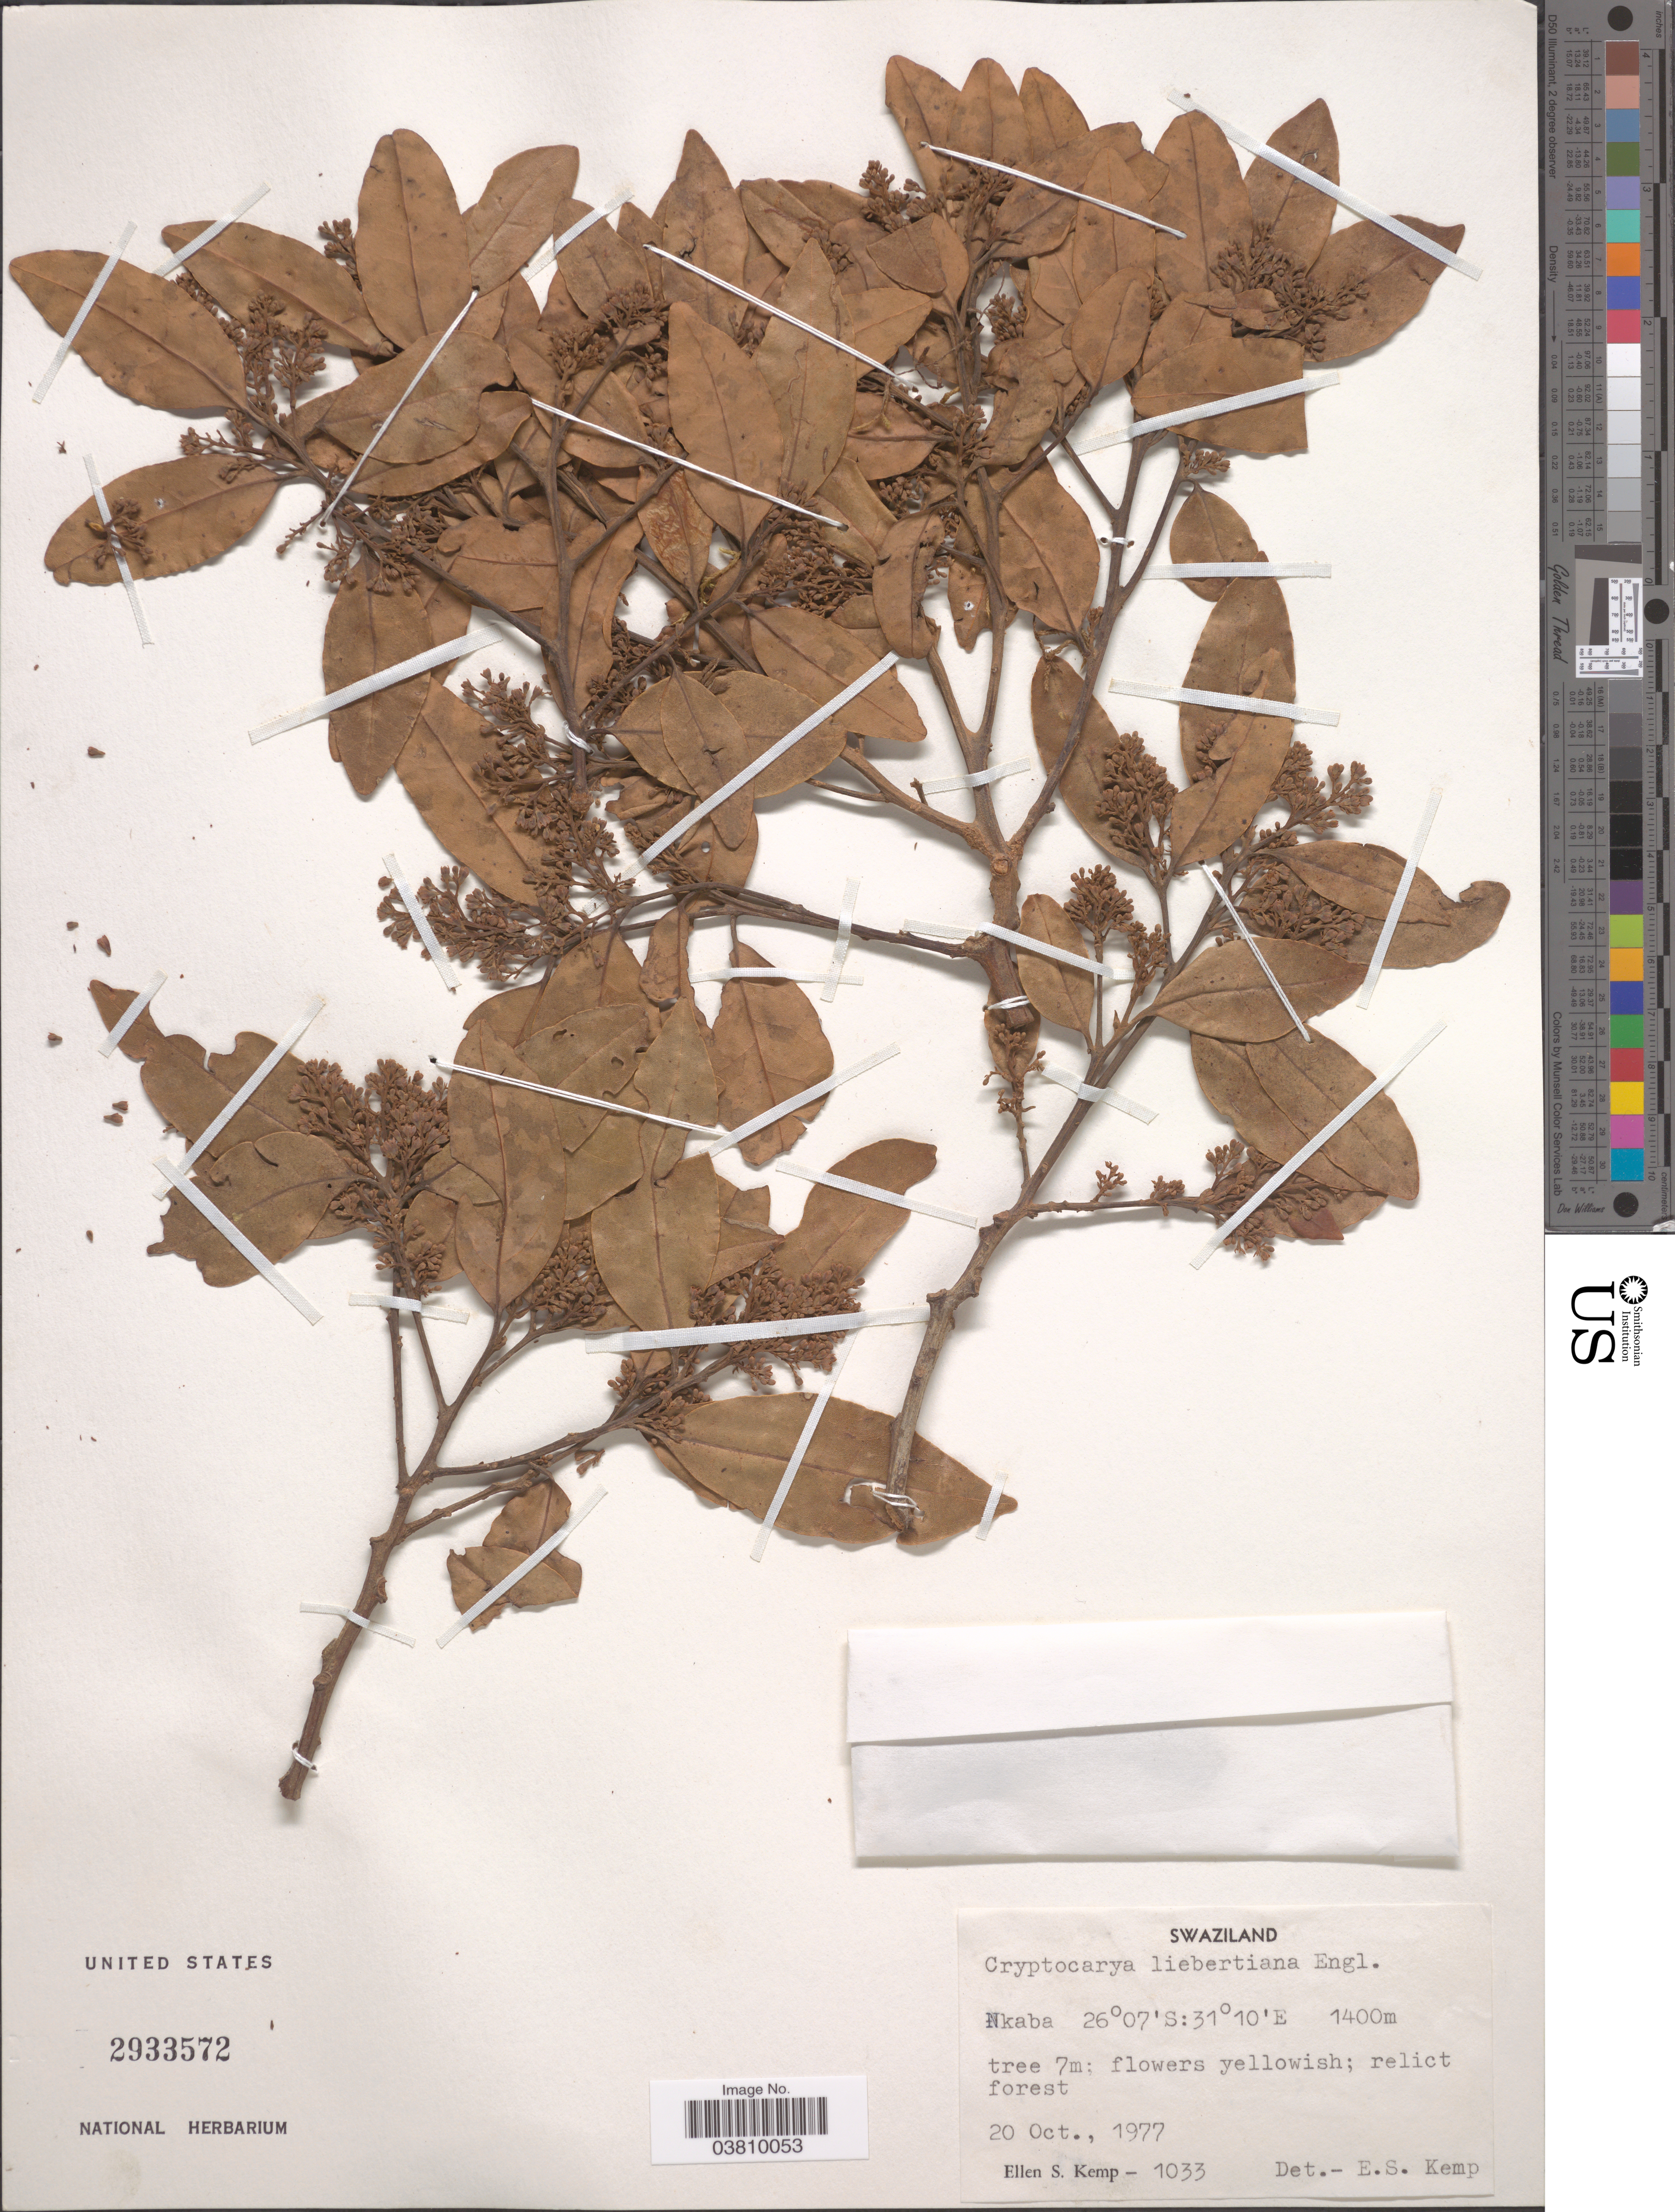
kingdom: Plantae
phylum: Tracheophyta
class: Magnoliopsida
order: Laurales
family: Lauraceae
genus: Cryptocarya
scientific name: Cryptocarya liebertiana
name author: Engl.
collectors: E. S. Kemp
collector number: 1033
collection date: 1977-10-20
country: Eswatini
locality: Nkaba.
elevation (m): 1400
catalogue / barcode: US 2933572